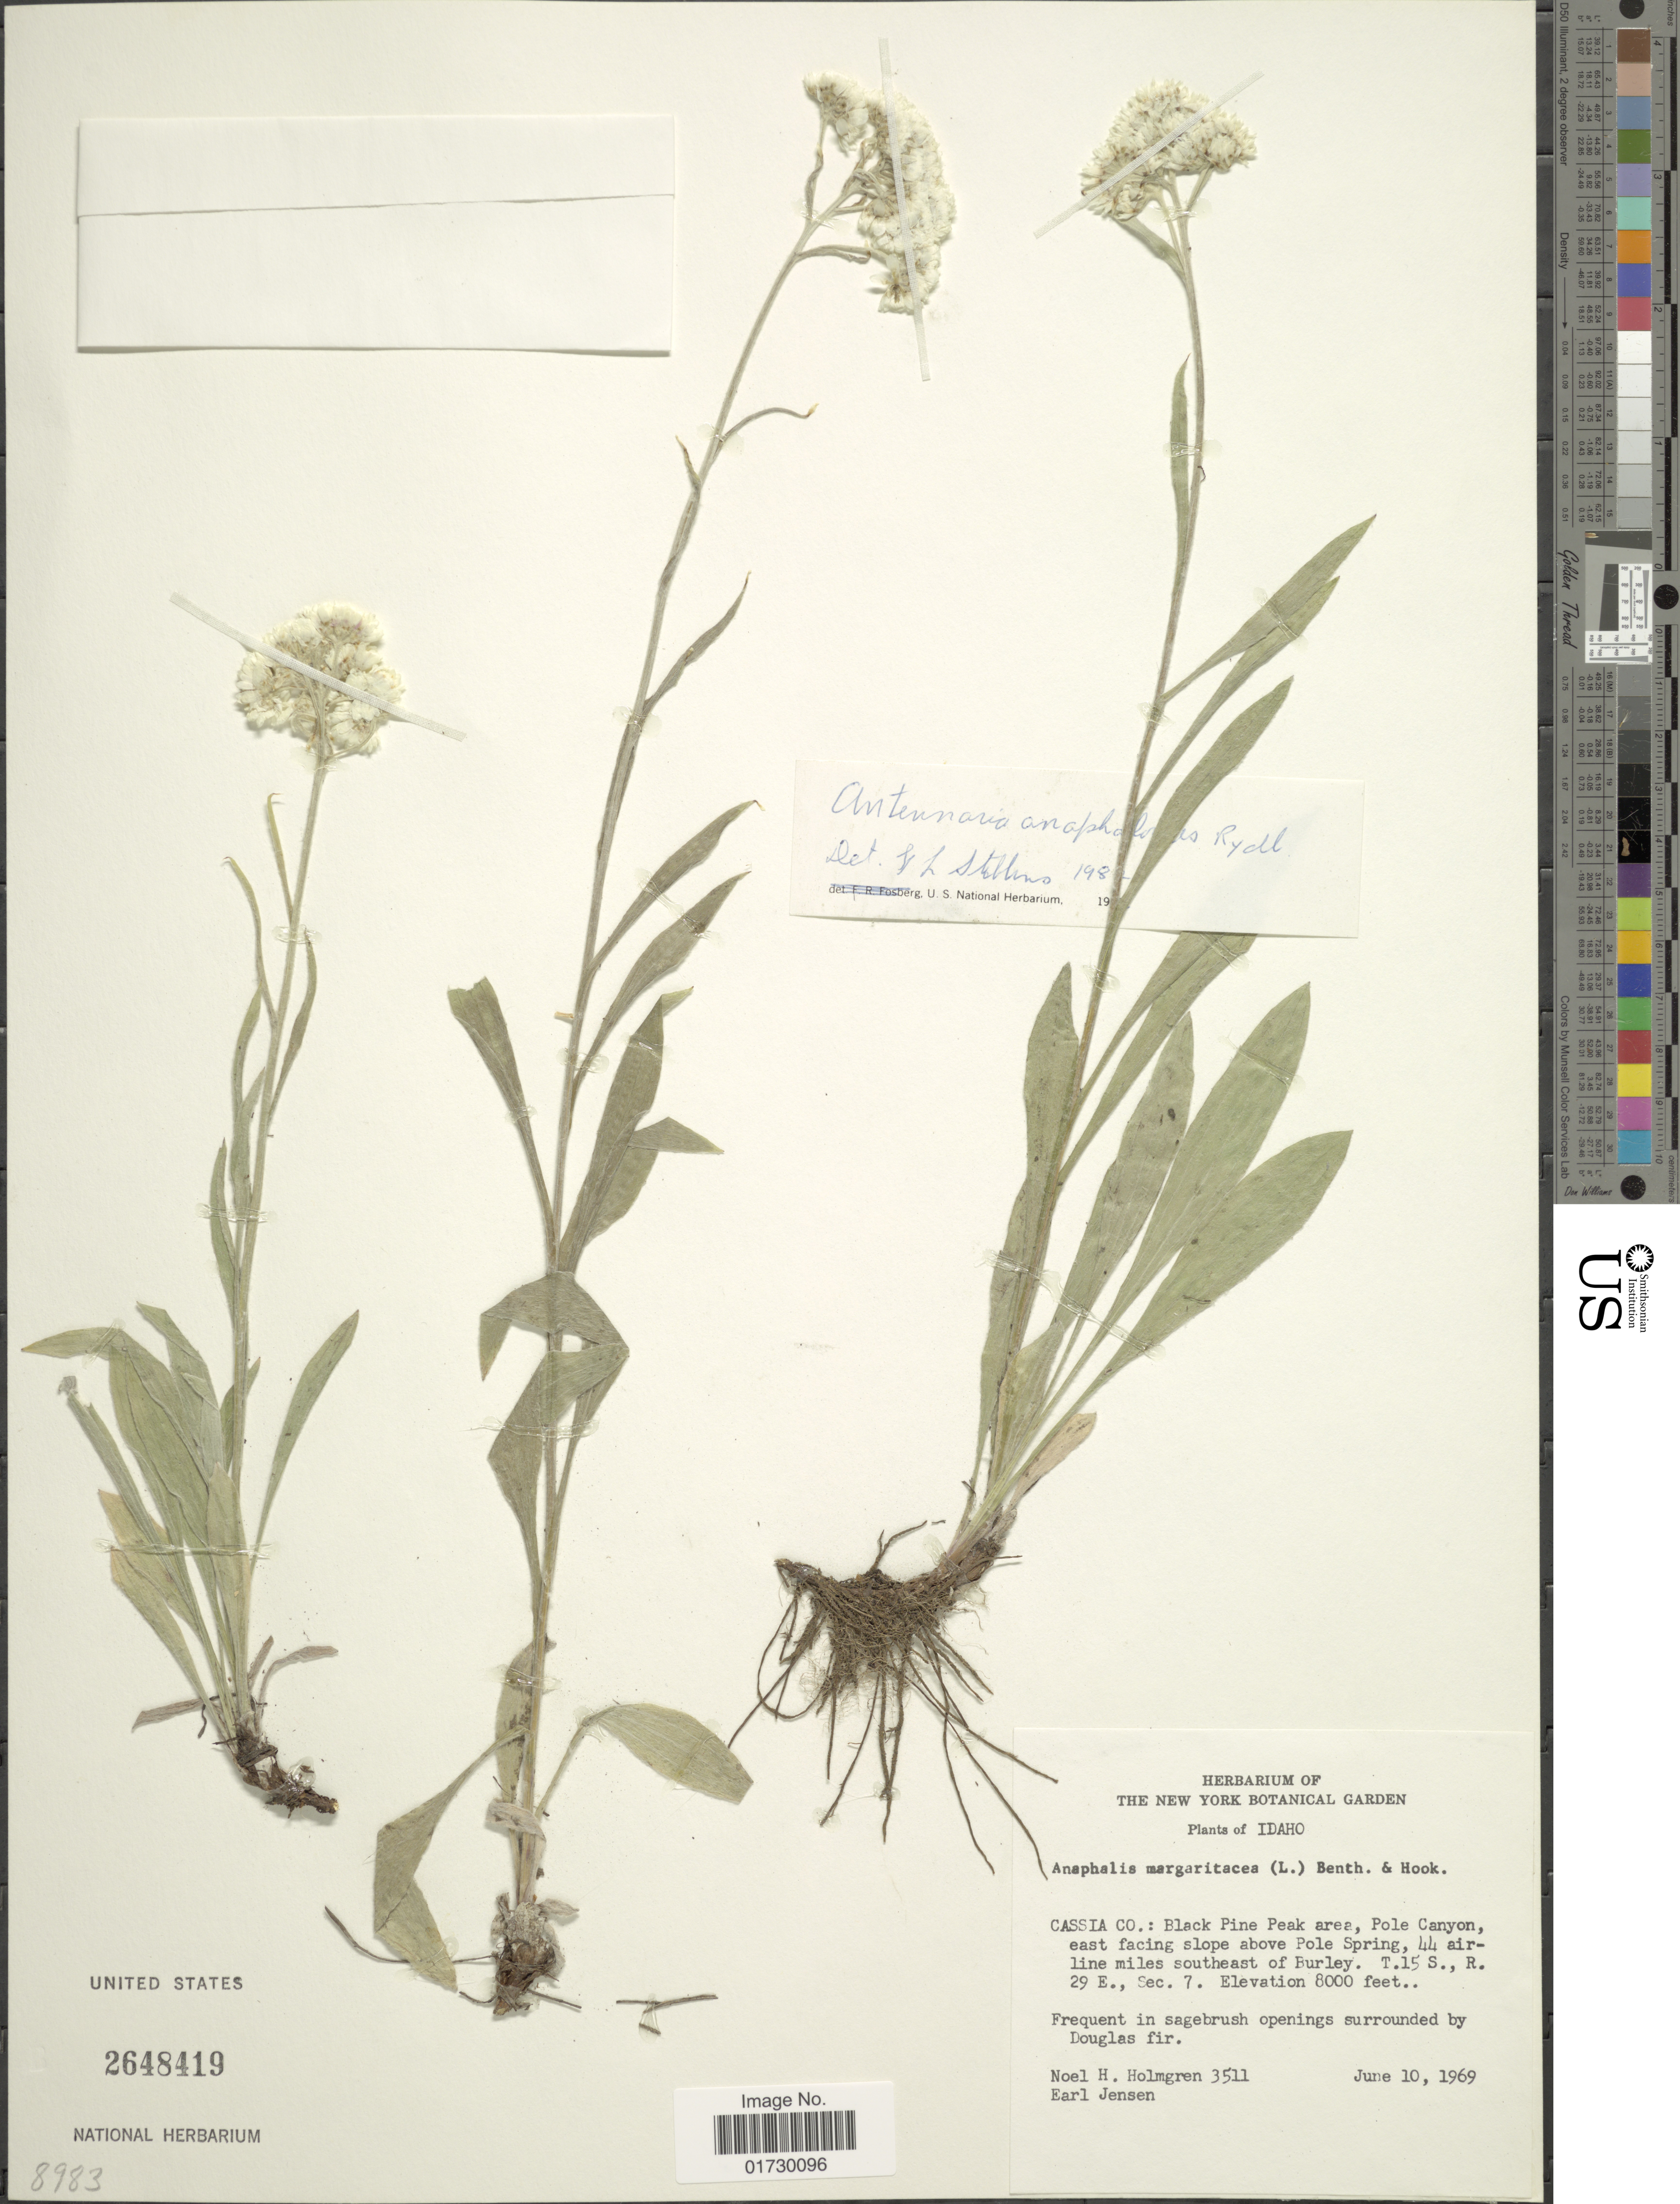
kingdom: Plantae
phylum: Tracheophyta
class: Magnoliopsida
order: Asterales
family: Asteraceae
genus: Antennaria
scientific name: Antennaria anaphaloides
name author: Rydb.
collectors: N. H. Holmgren & E. Jensen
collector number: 3511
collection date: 1969-06-10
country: United States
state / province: Idaho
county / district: Cassia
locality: Black Pine Peak area, Pole Canyon east facing slope above Pole Spring, 44 airline miles southeast of Burley T.15 S., R. 29 E., Sec 7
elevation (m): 2438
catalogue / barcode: US 2648419